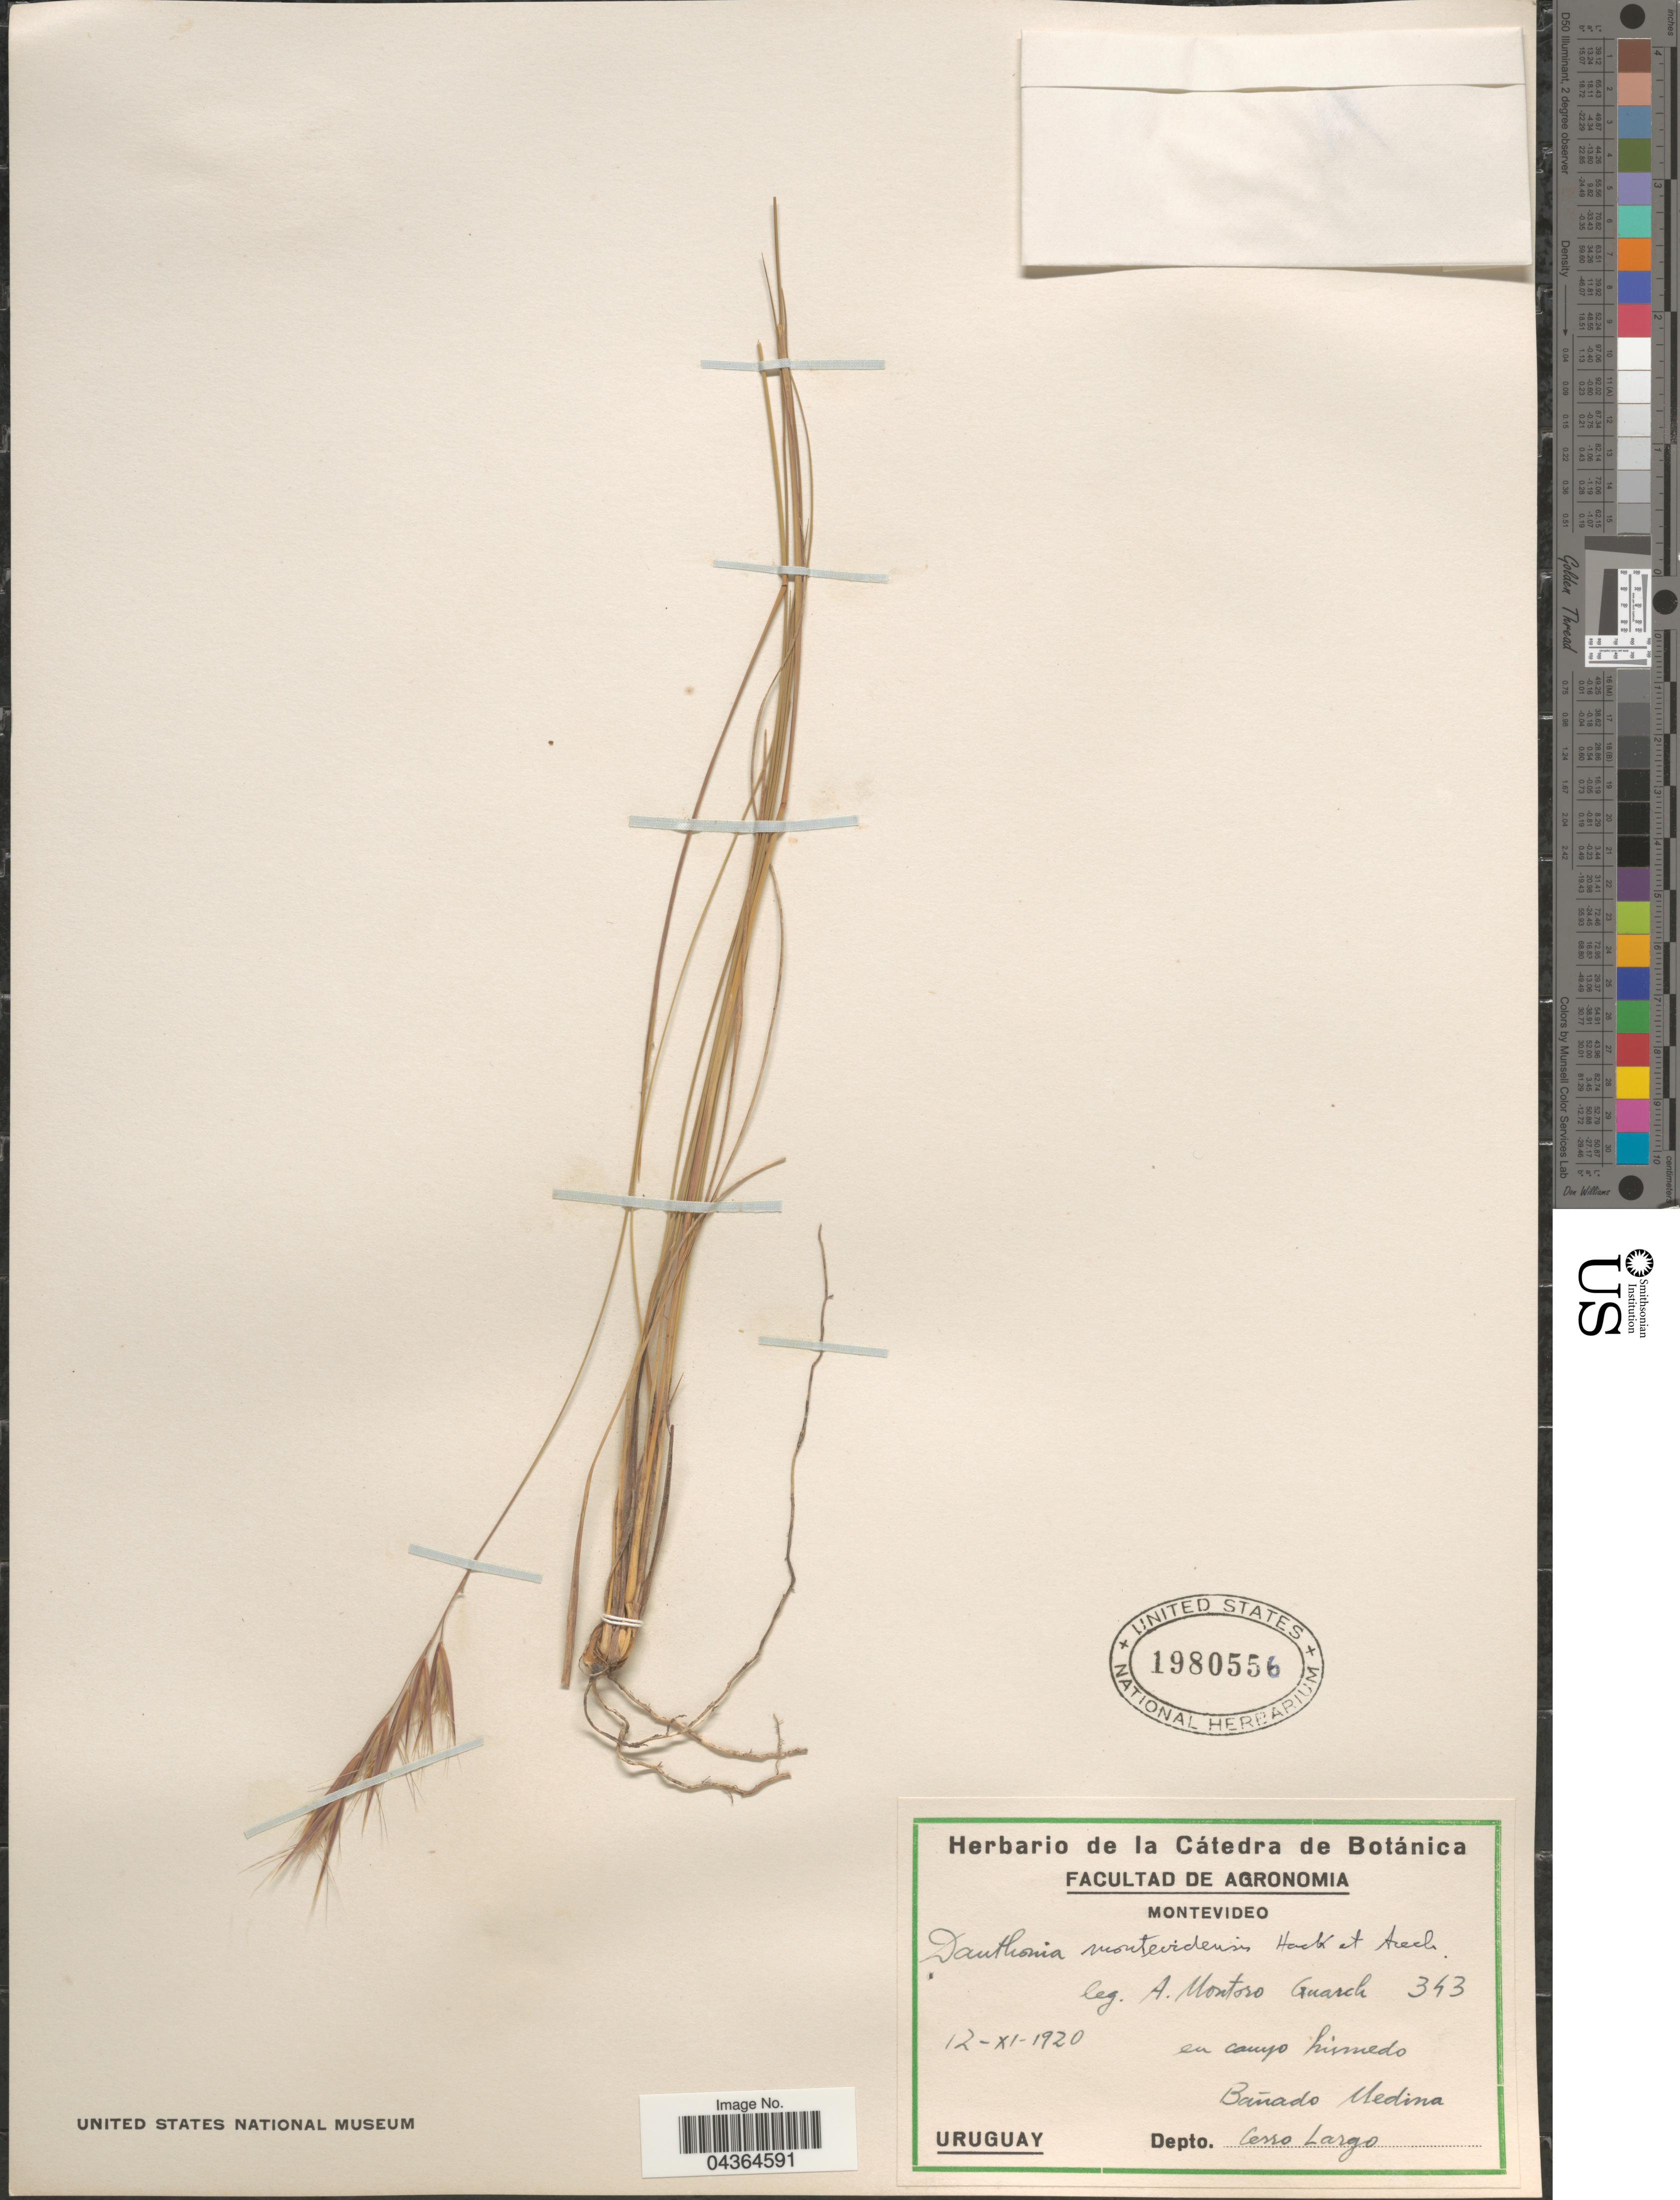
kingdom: Plantae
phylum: Tracheophyta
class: Liliopsida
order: Poales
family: Poaceae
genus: Danthonia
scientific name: Danthonia montevidensis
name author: (Hack.) Arechav.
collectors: A. Guarch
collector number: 343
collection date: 1920-11-12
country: Uruguay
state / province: Cerro Largo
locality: Bañado Medina. Depto. Cerro Largo.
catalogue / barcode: US 1980556